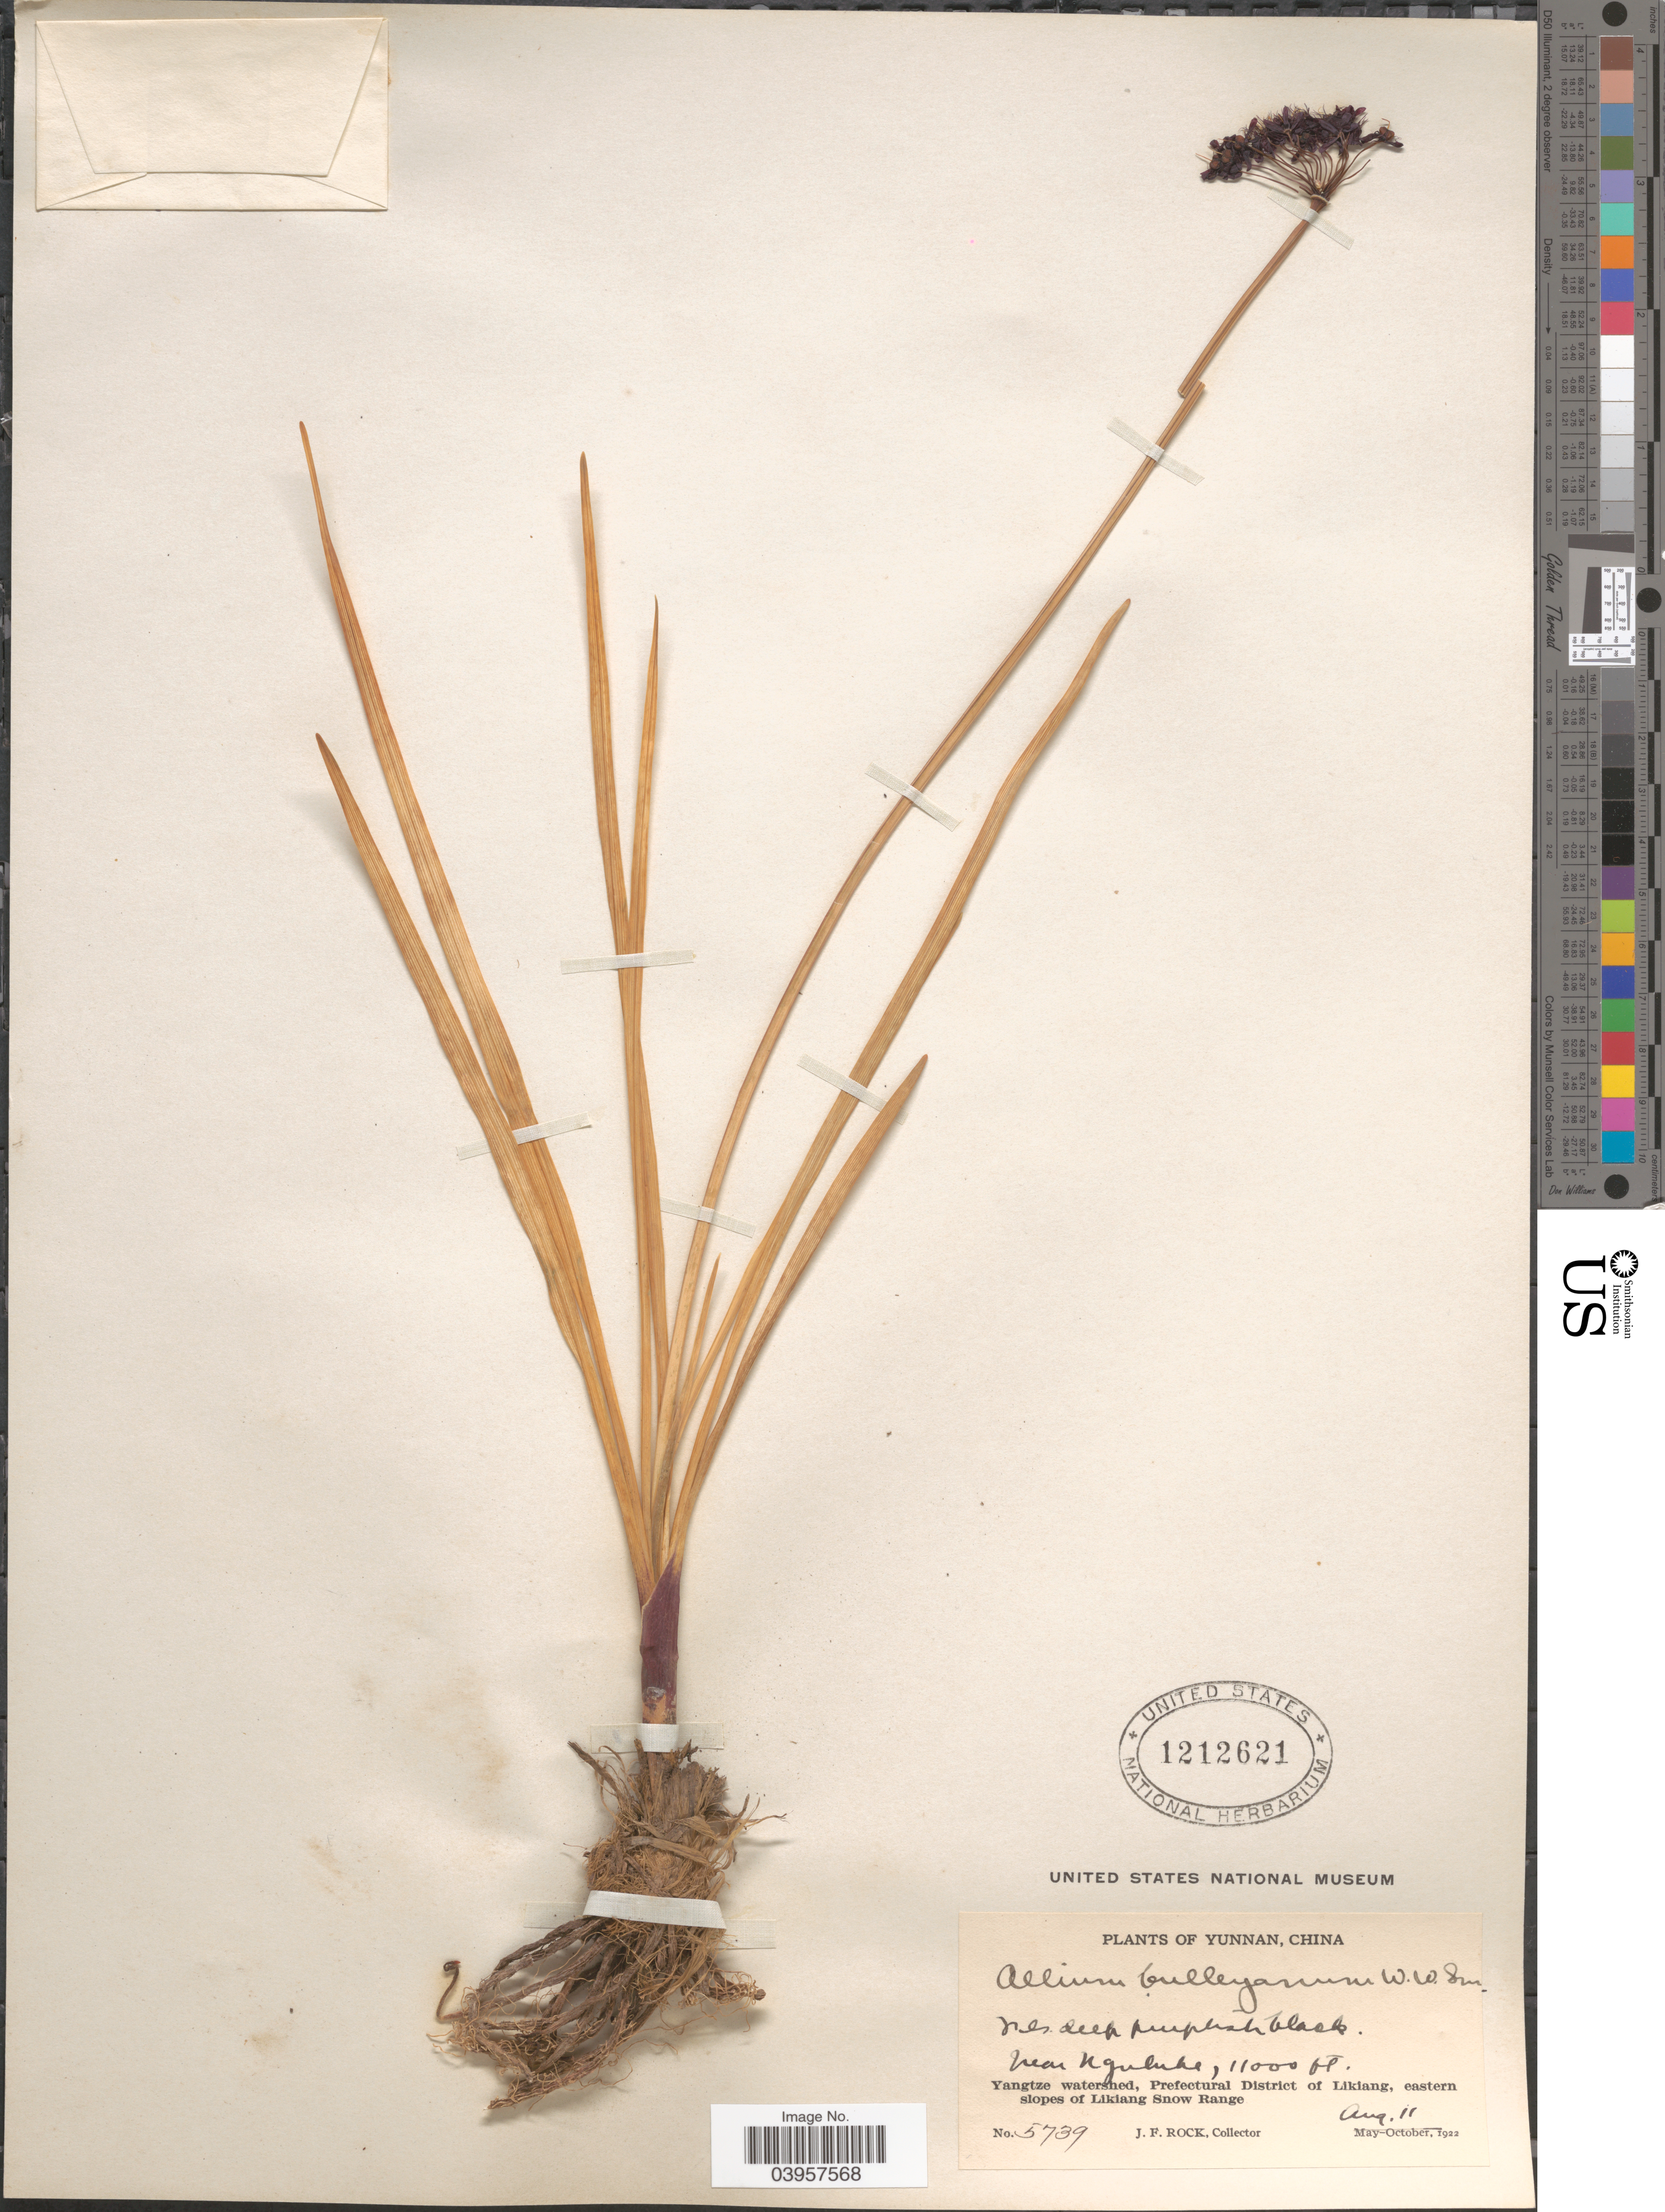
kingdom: Plantae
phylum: Tracheophyta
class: Liliopsida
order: Asparagales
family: Amaryllidaceae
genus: Allium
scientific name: Allium bulleyanum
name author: Diels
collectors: J. Rock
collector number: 5739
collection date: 1922-08-11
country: China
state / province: Yunnan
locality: Near Nguluke, Yangtze watershed, Prefectural District of Likiang, eastern slopes of Likiang Snow Range.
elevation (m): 3353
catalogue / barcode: US 1212621